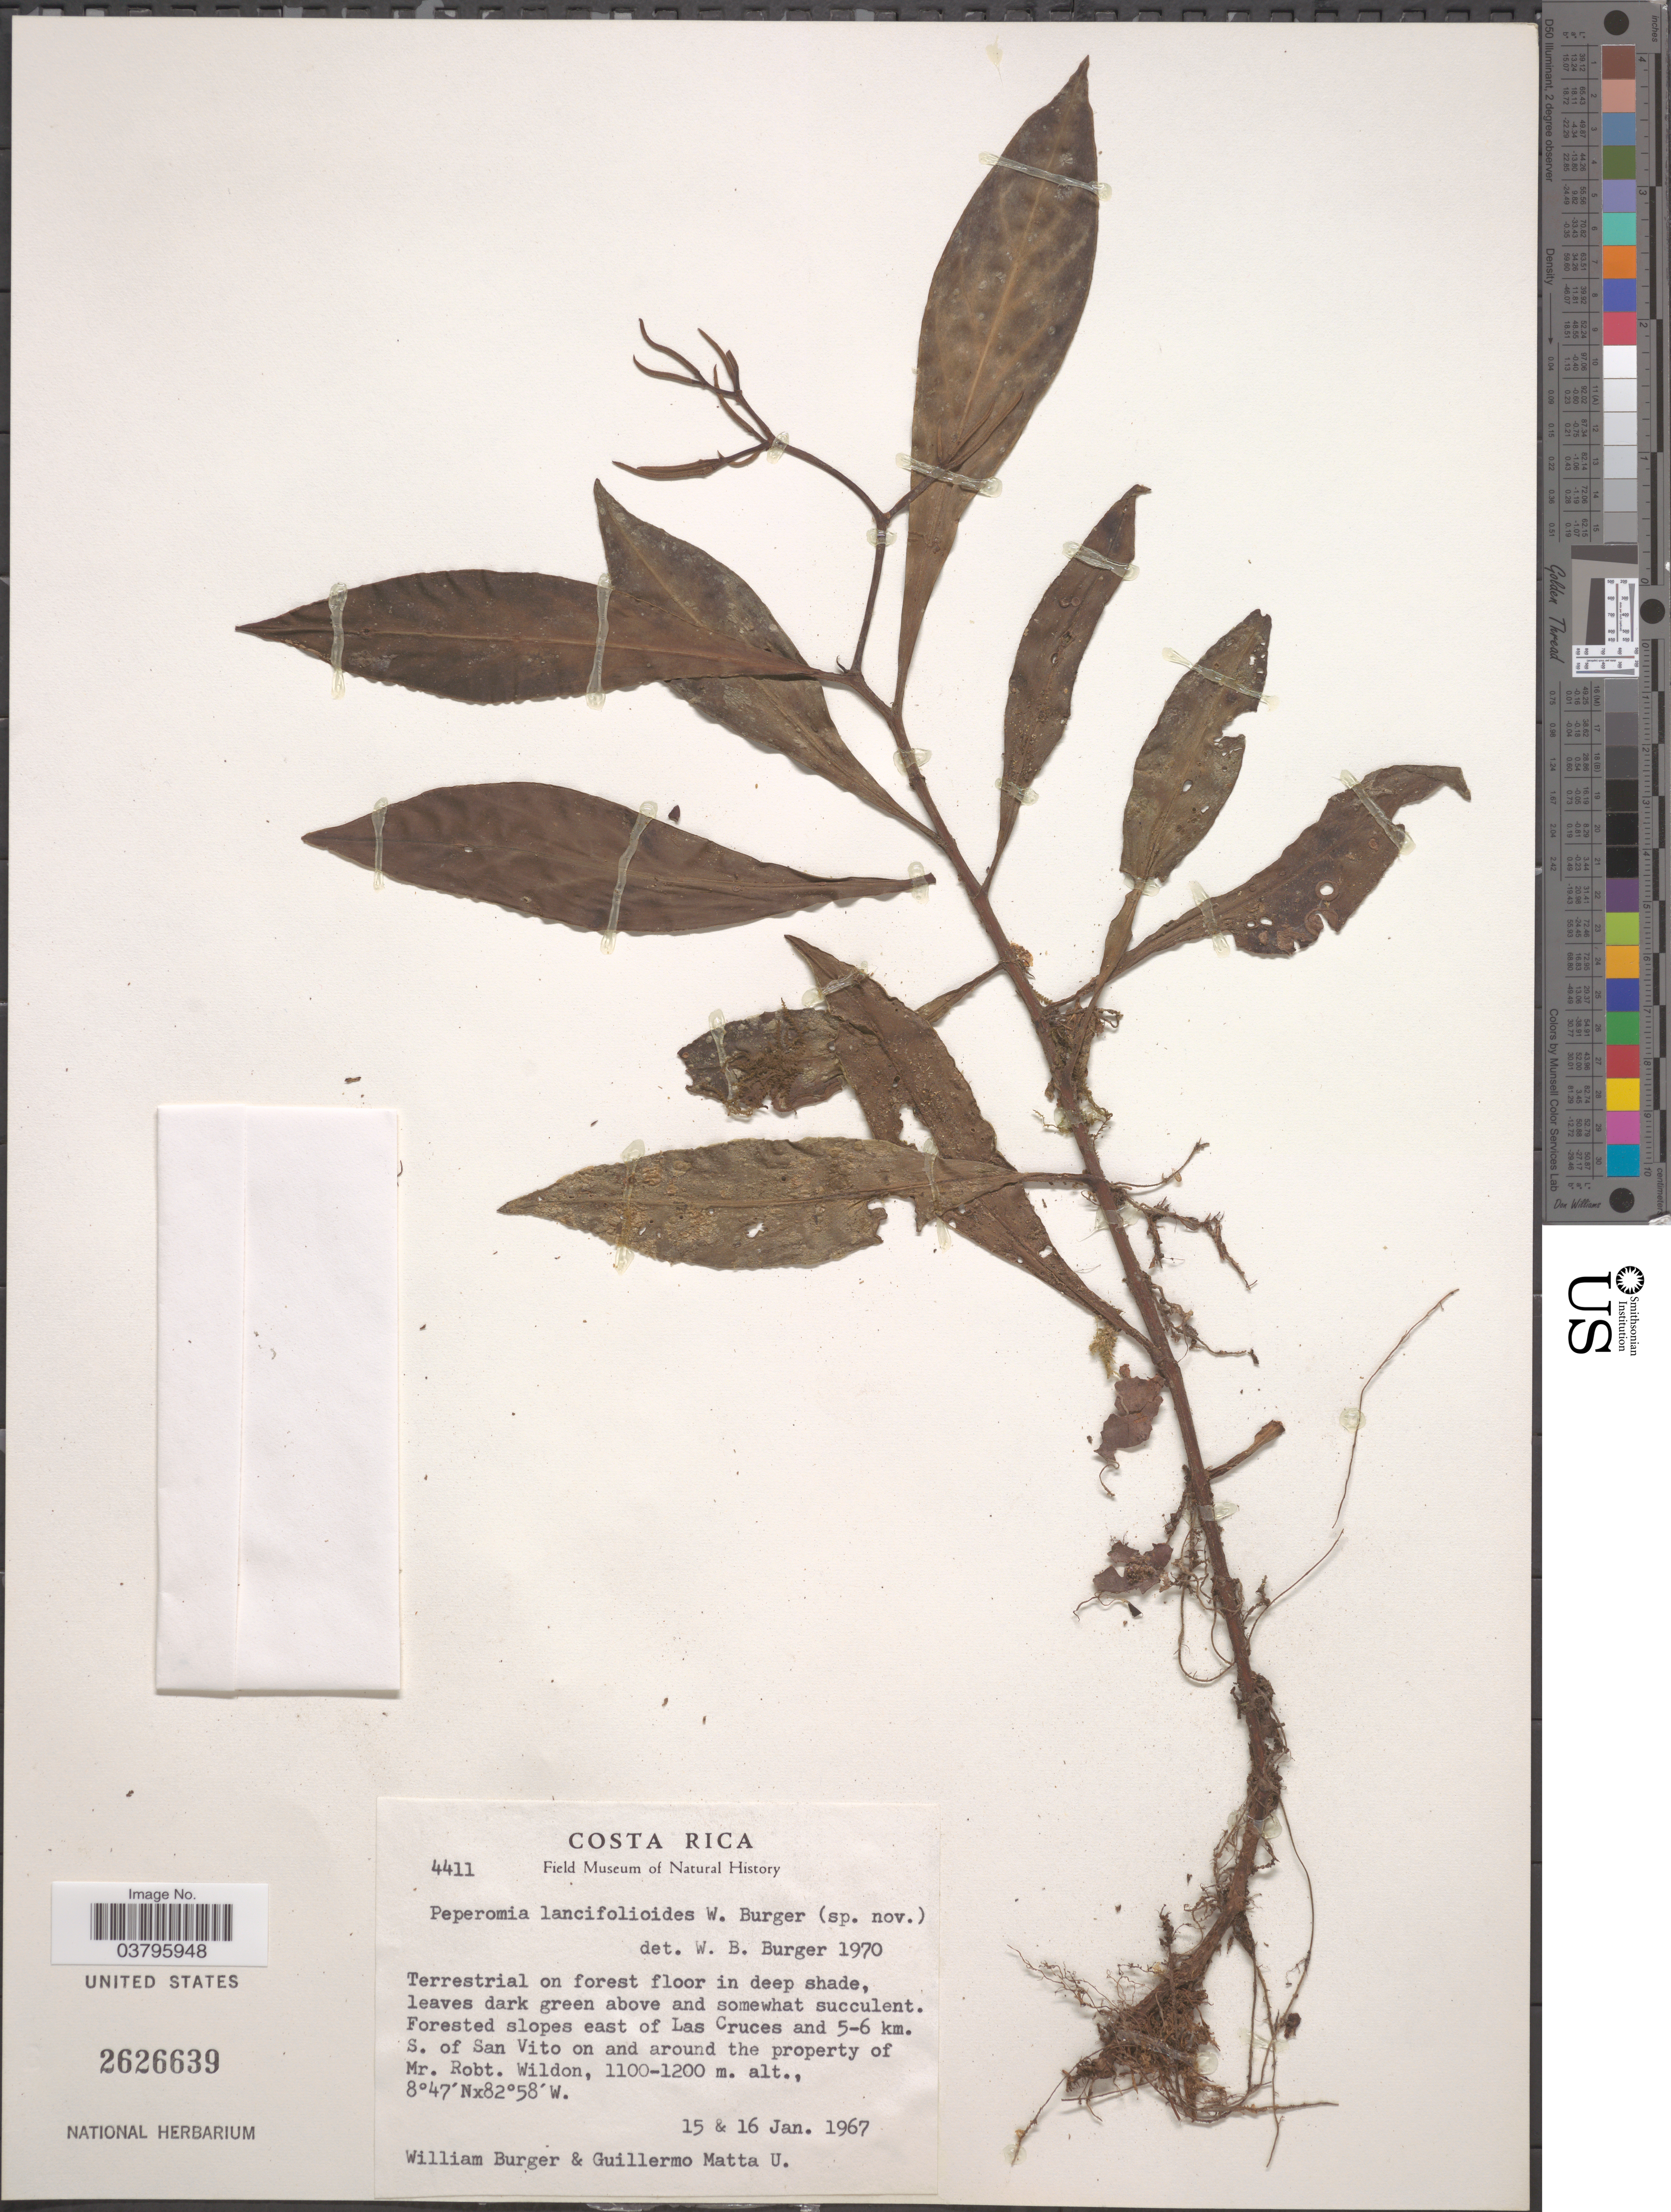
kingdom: Plantae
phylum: Tracheophyta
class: Magnoliopsida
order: Piperales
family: Piperaceae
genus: Peperomia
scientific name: Peperomia sessilifolia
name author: C. DC.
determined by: Jiménez, José Estaban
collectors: W. Burger & G. Matta U.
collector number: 4411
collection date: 1967-01-15/1967-01-16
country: Costa Rica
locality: Forested slopes east of Las Cruces and 5-6 km. S. of San Vito on and around the property of Mr. Robt. Wildon.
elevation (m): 1100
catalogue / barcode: US 2626639